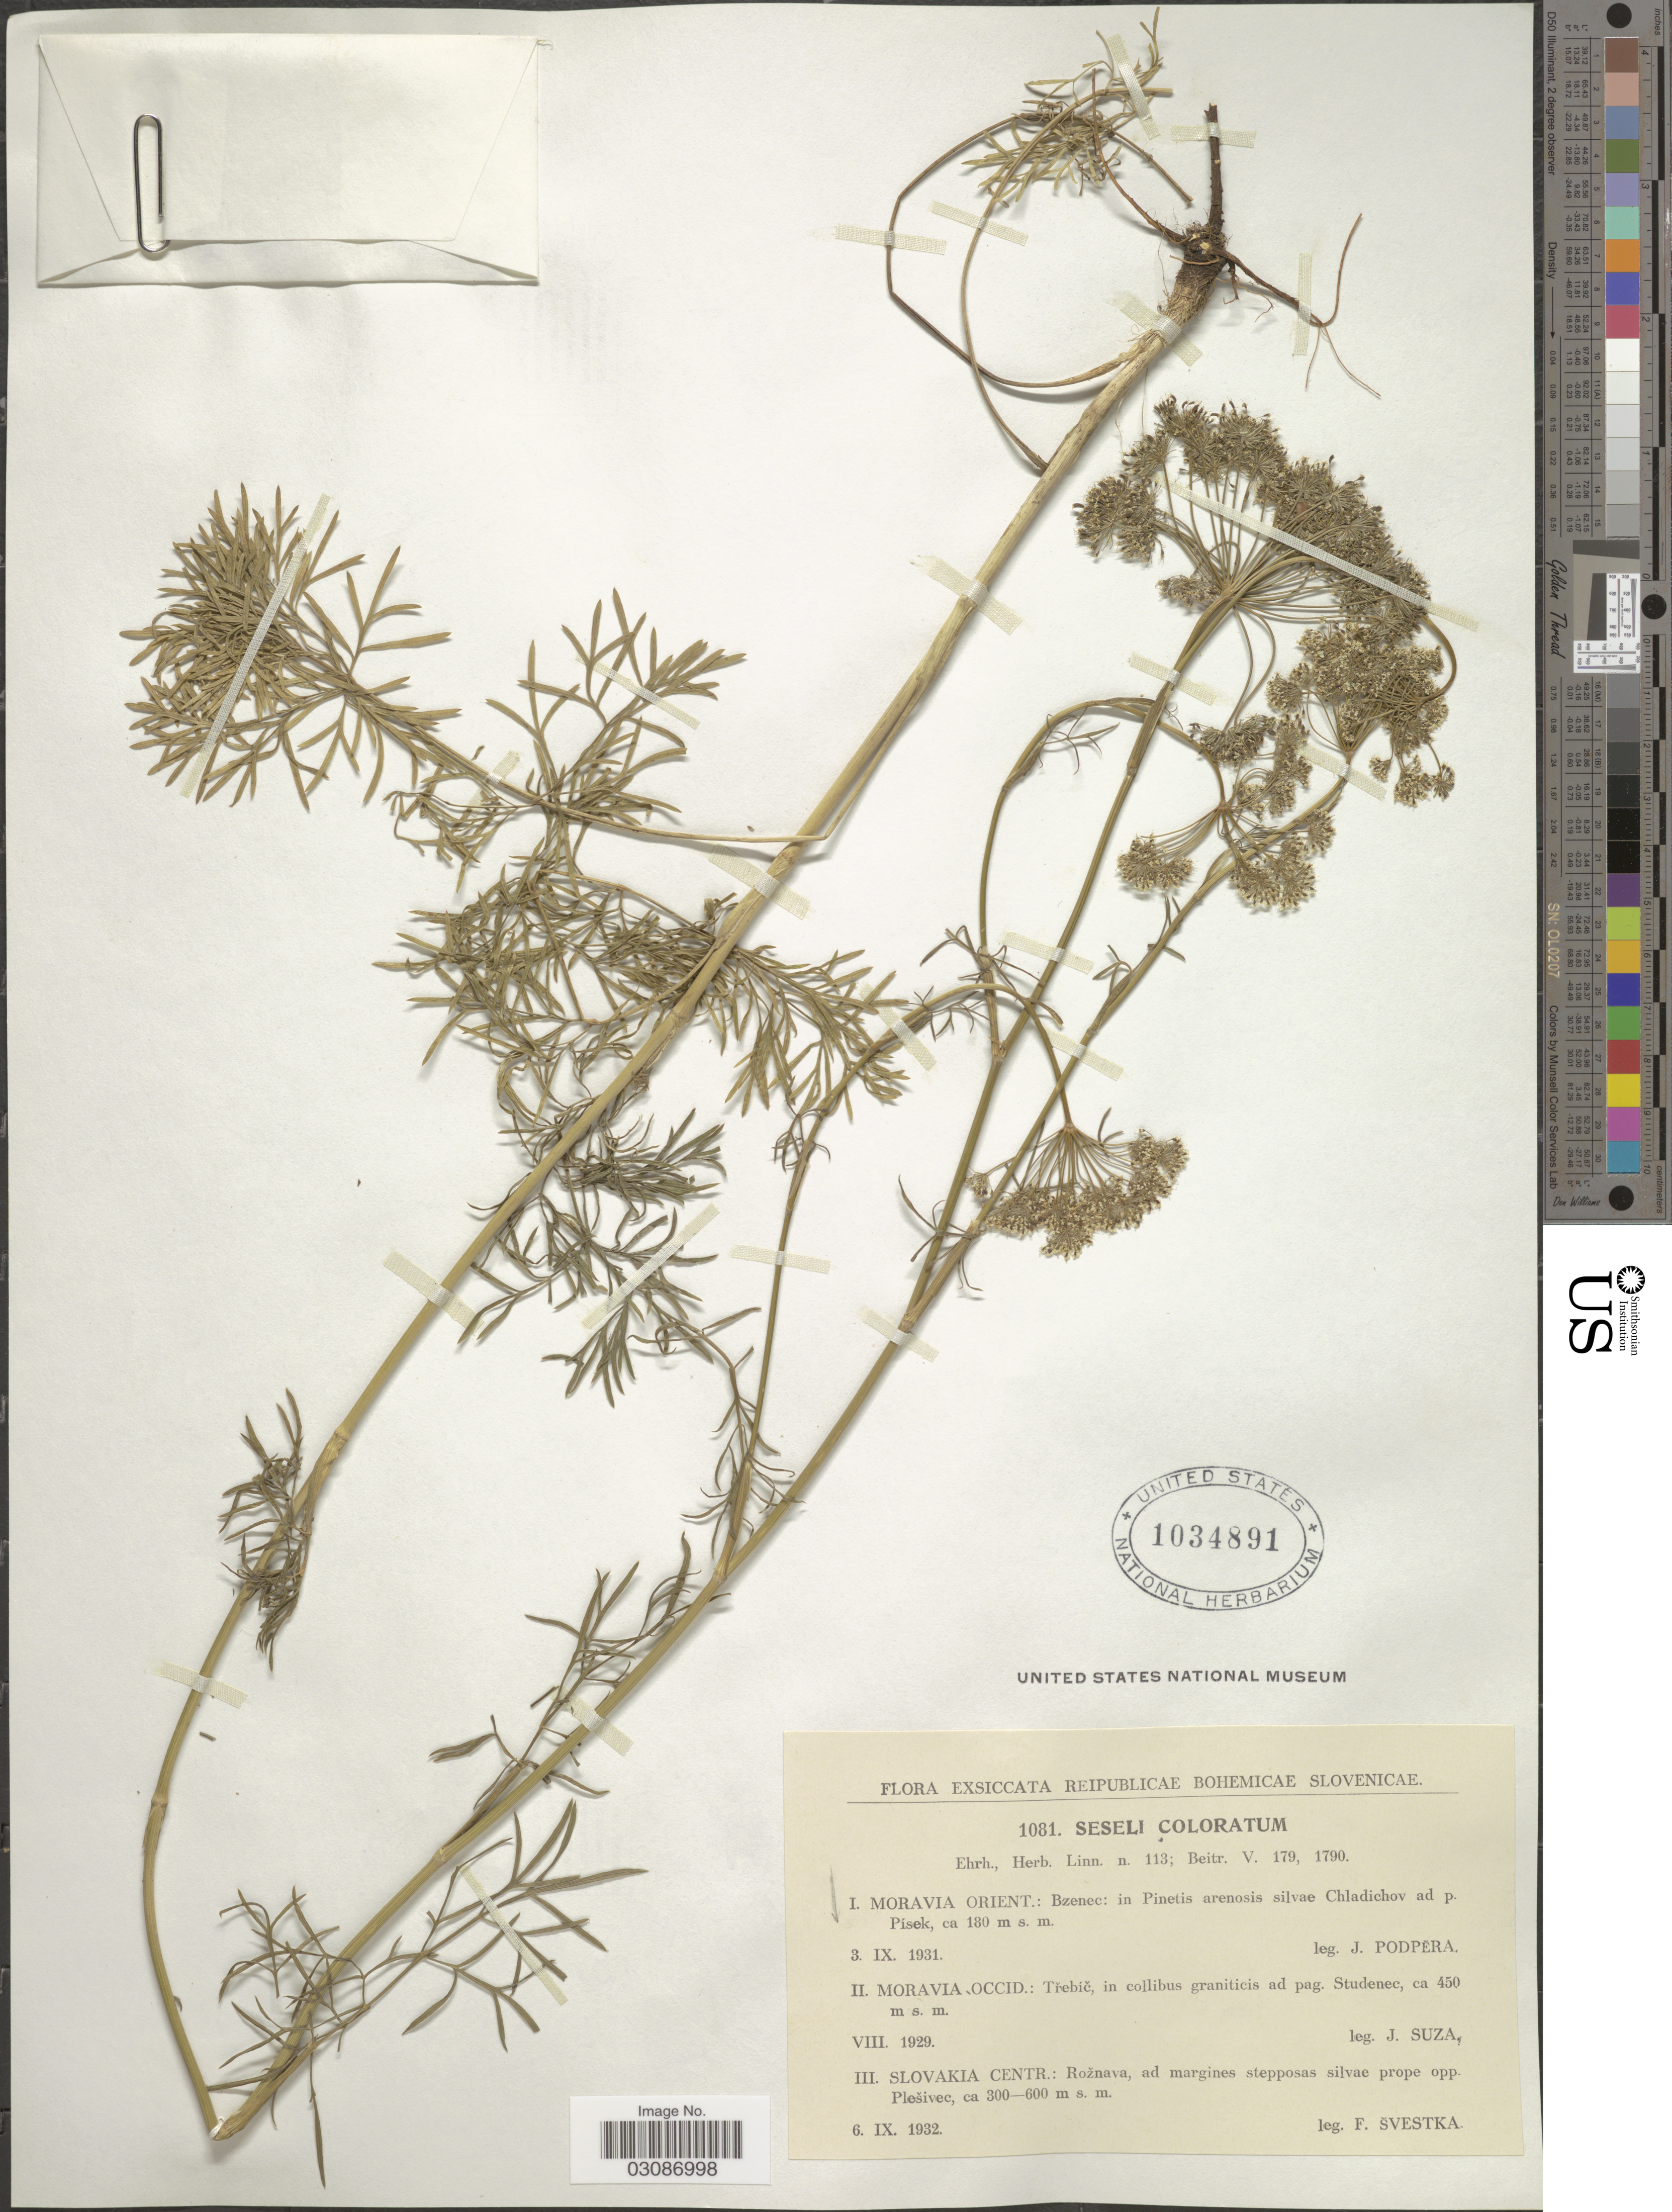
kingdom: Plantae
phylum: Tracheophyta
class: Magnoliopsida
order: Apiales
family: Apiaceae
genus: Seseli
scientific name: Seseli coloratum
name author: Ehrh.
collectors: J. Podpera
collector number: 1081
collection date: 1931-09-03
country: Czechia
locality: Moravia Orient.: Bzenec: in Pinetis arenosis silvae Chladichov ad p. Písek.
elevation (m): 180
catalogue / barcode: US 1034891